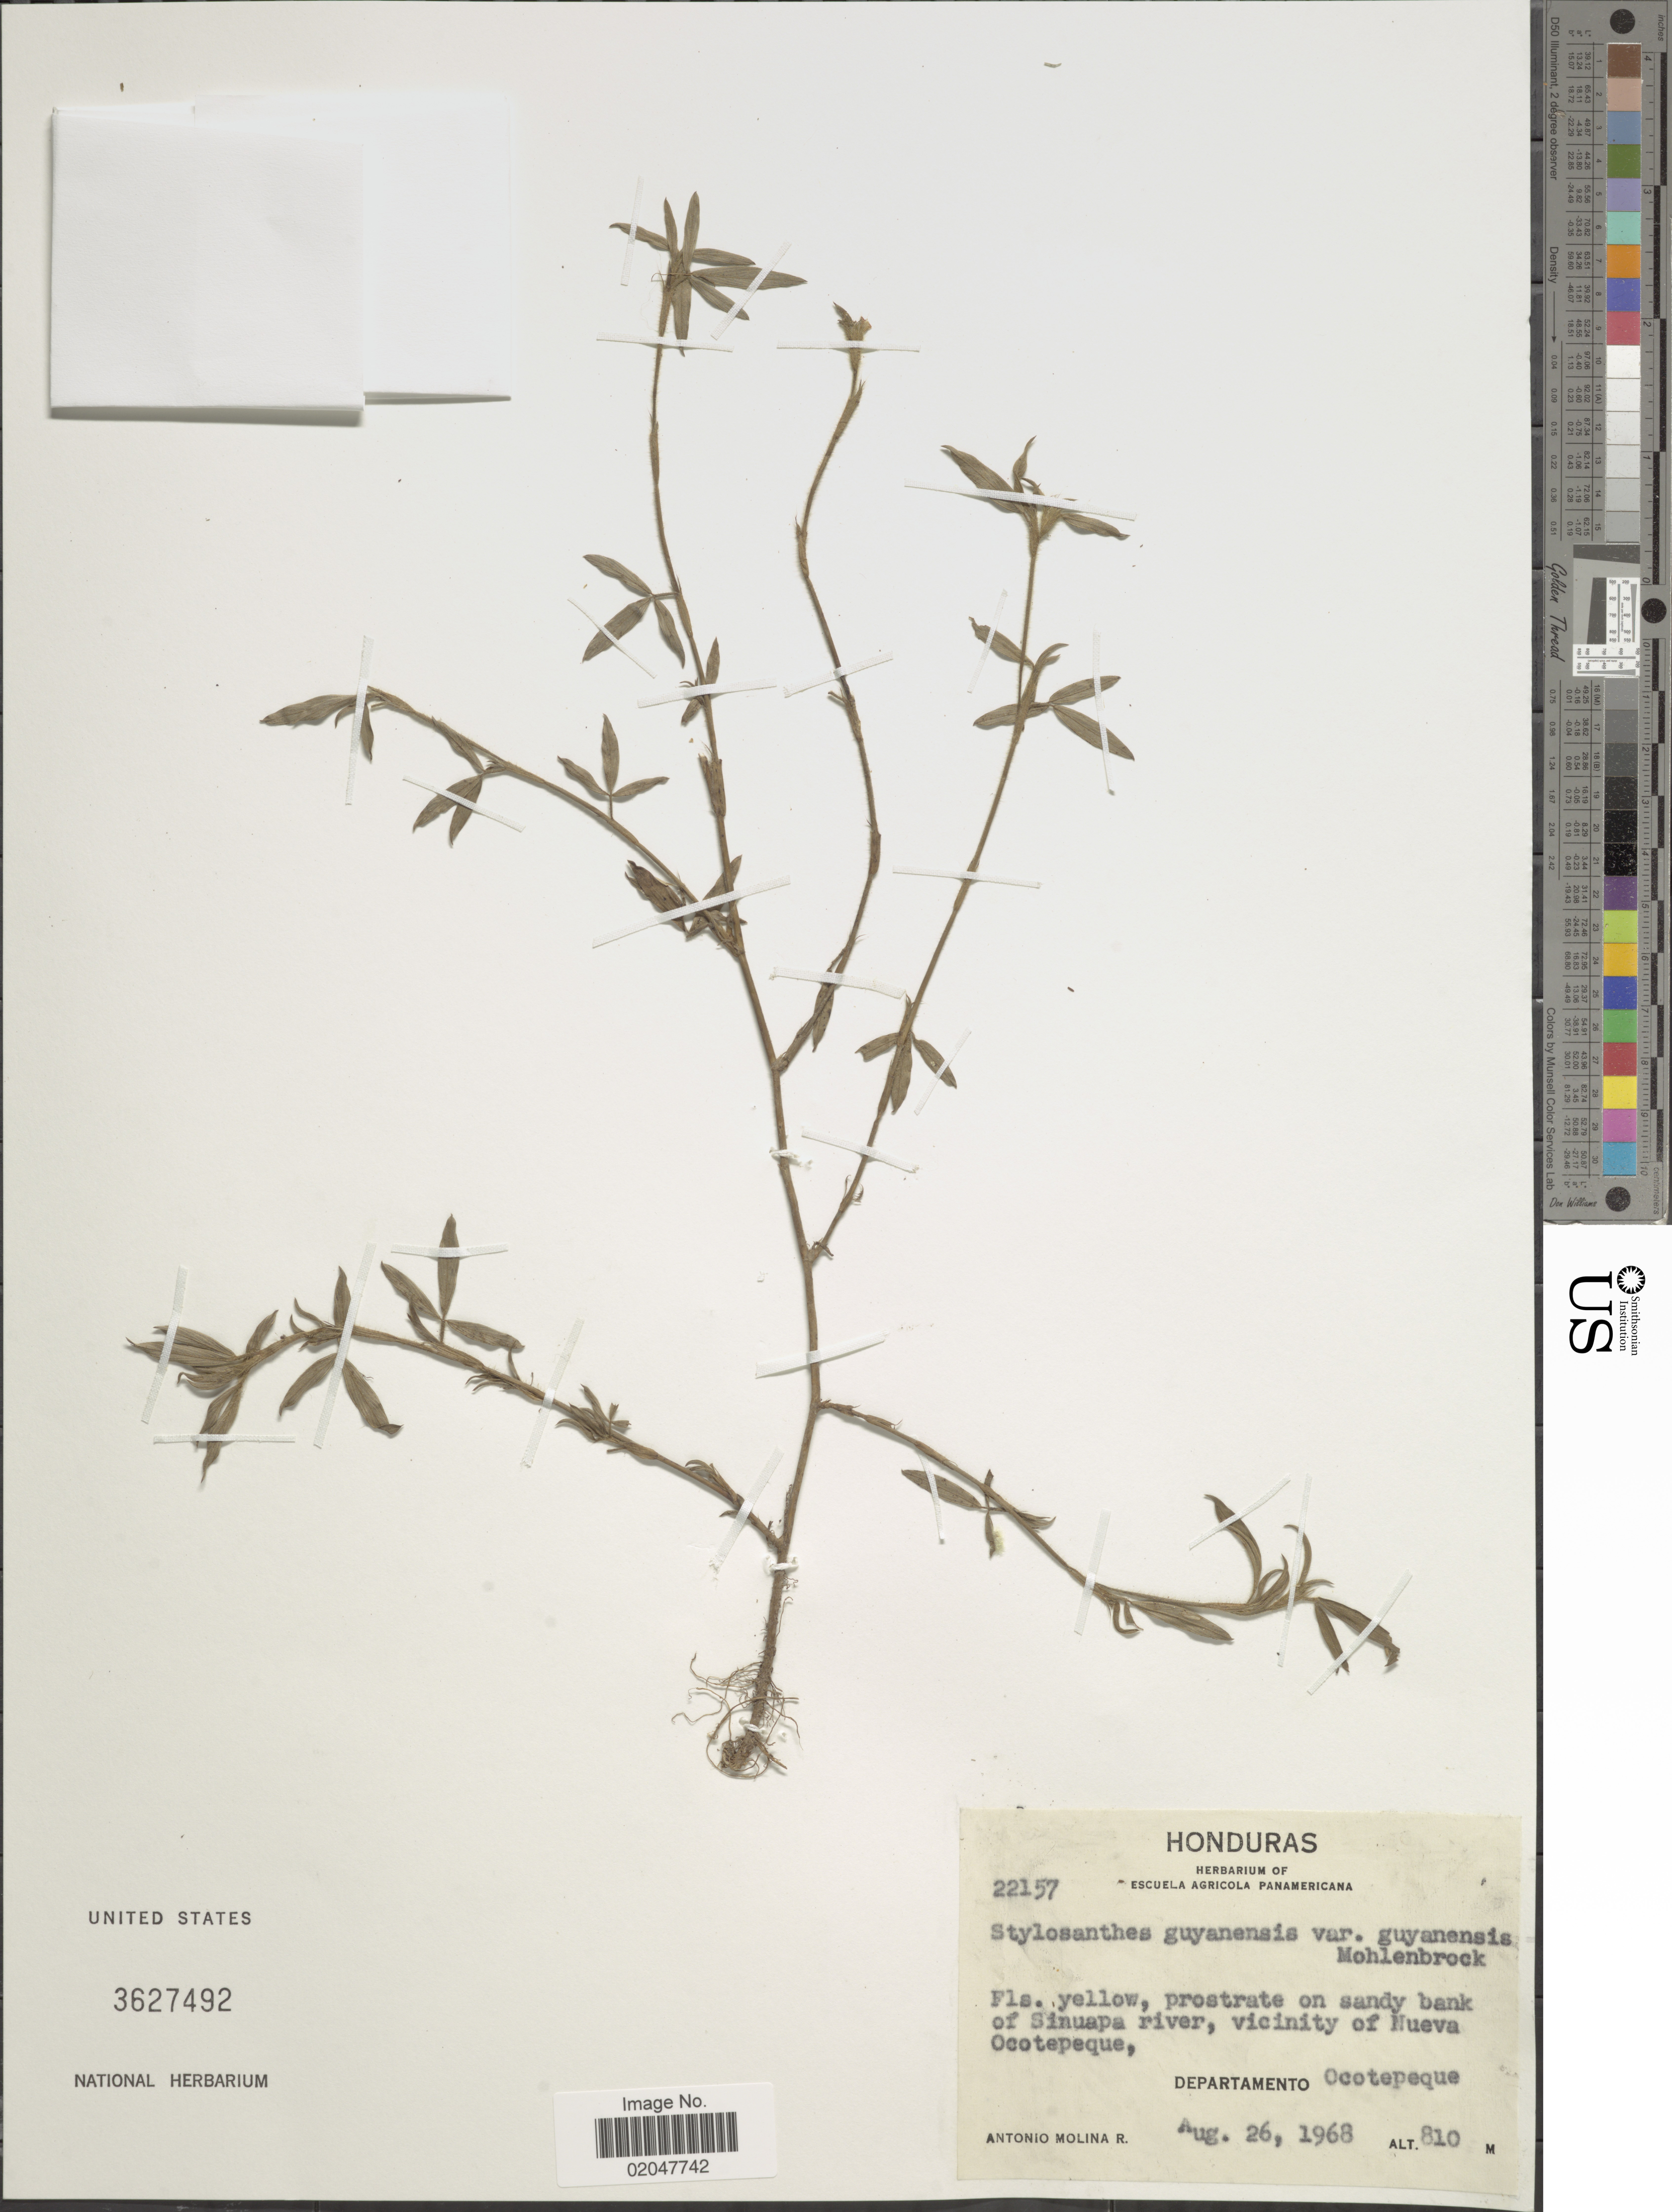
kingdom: Plantae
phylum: Tracheophyta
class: Magnoliopsida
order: Fabales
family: Fabaceae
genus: Stylosanthes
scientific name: Stylosanthes guianensis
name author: (Aubl.) Sw.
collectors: A. Molina R.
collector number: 22157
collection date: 1968-08-26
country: Honduras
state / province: Ocotepeque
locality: Sinuapa river, Vicinity of Nueva Ocotepeque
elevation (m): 810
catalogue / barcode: US 3627492